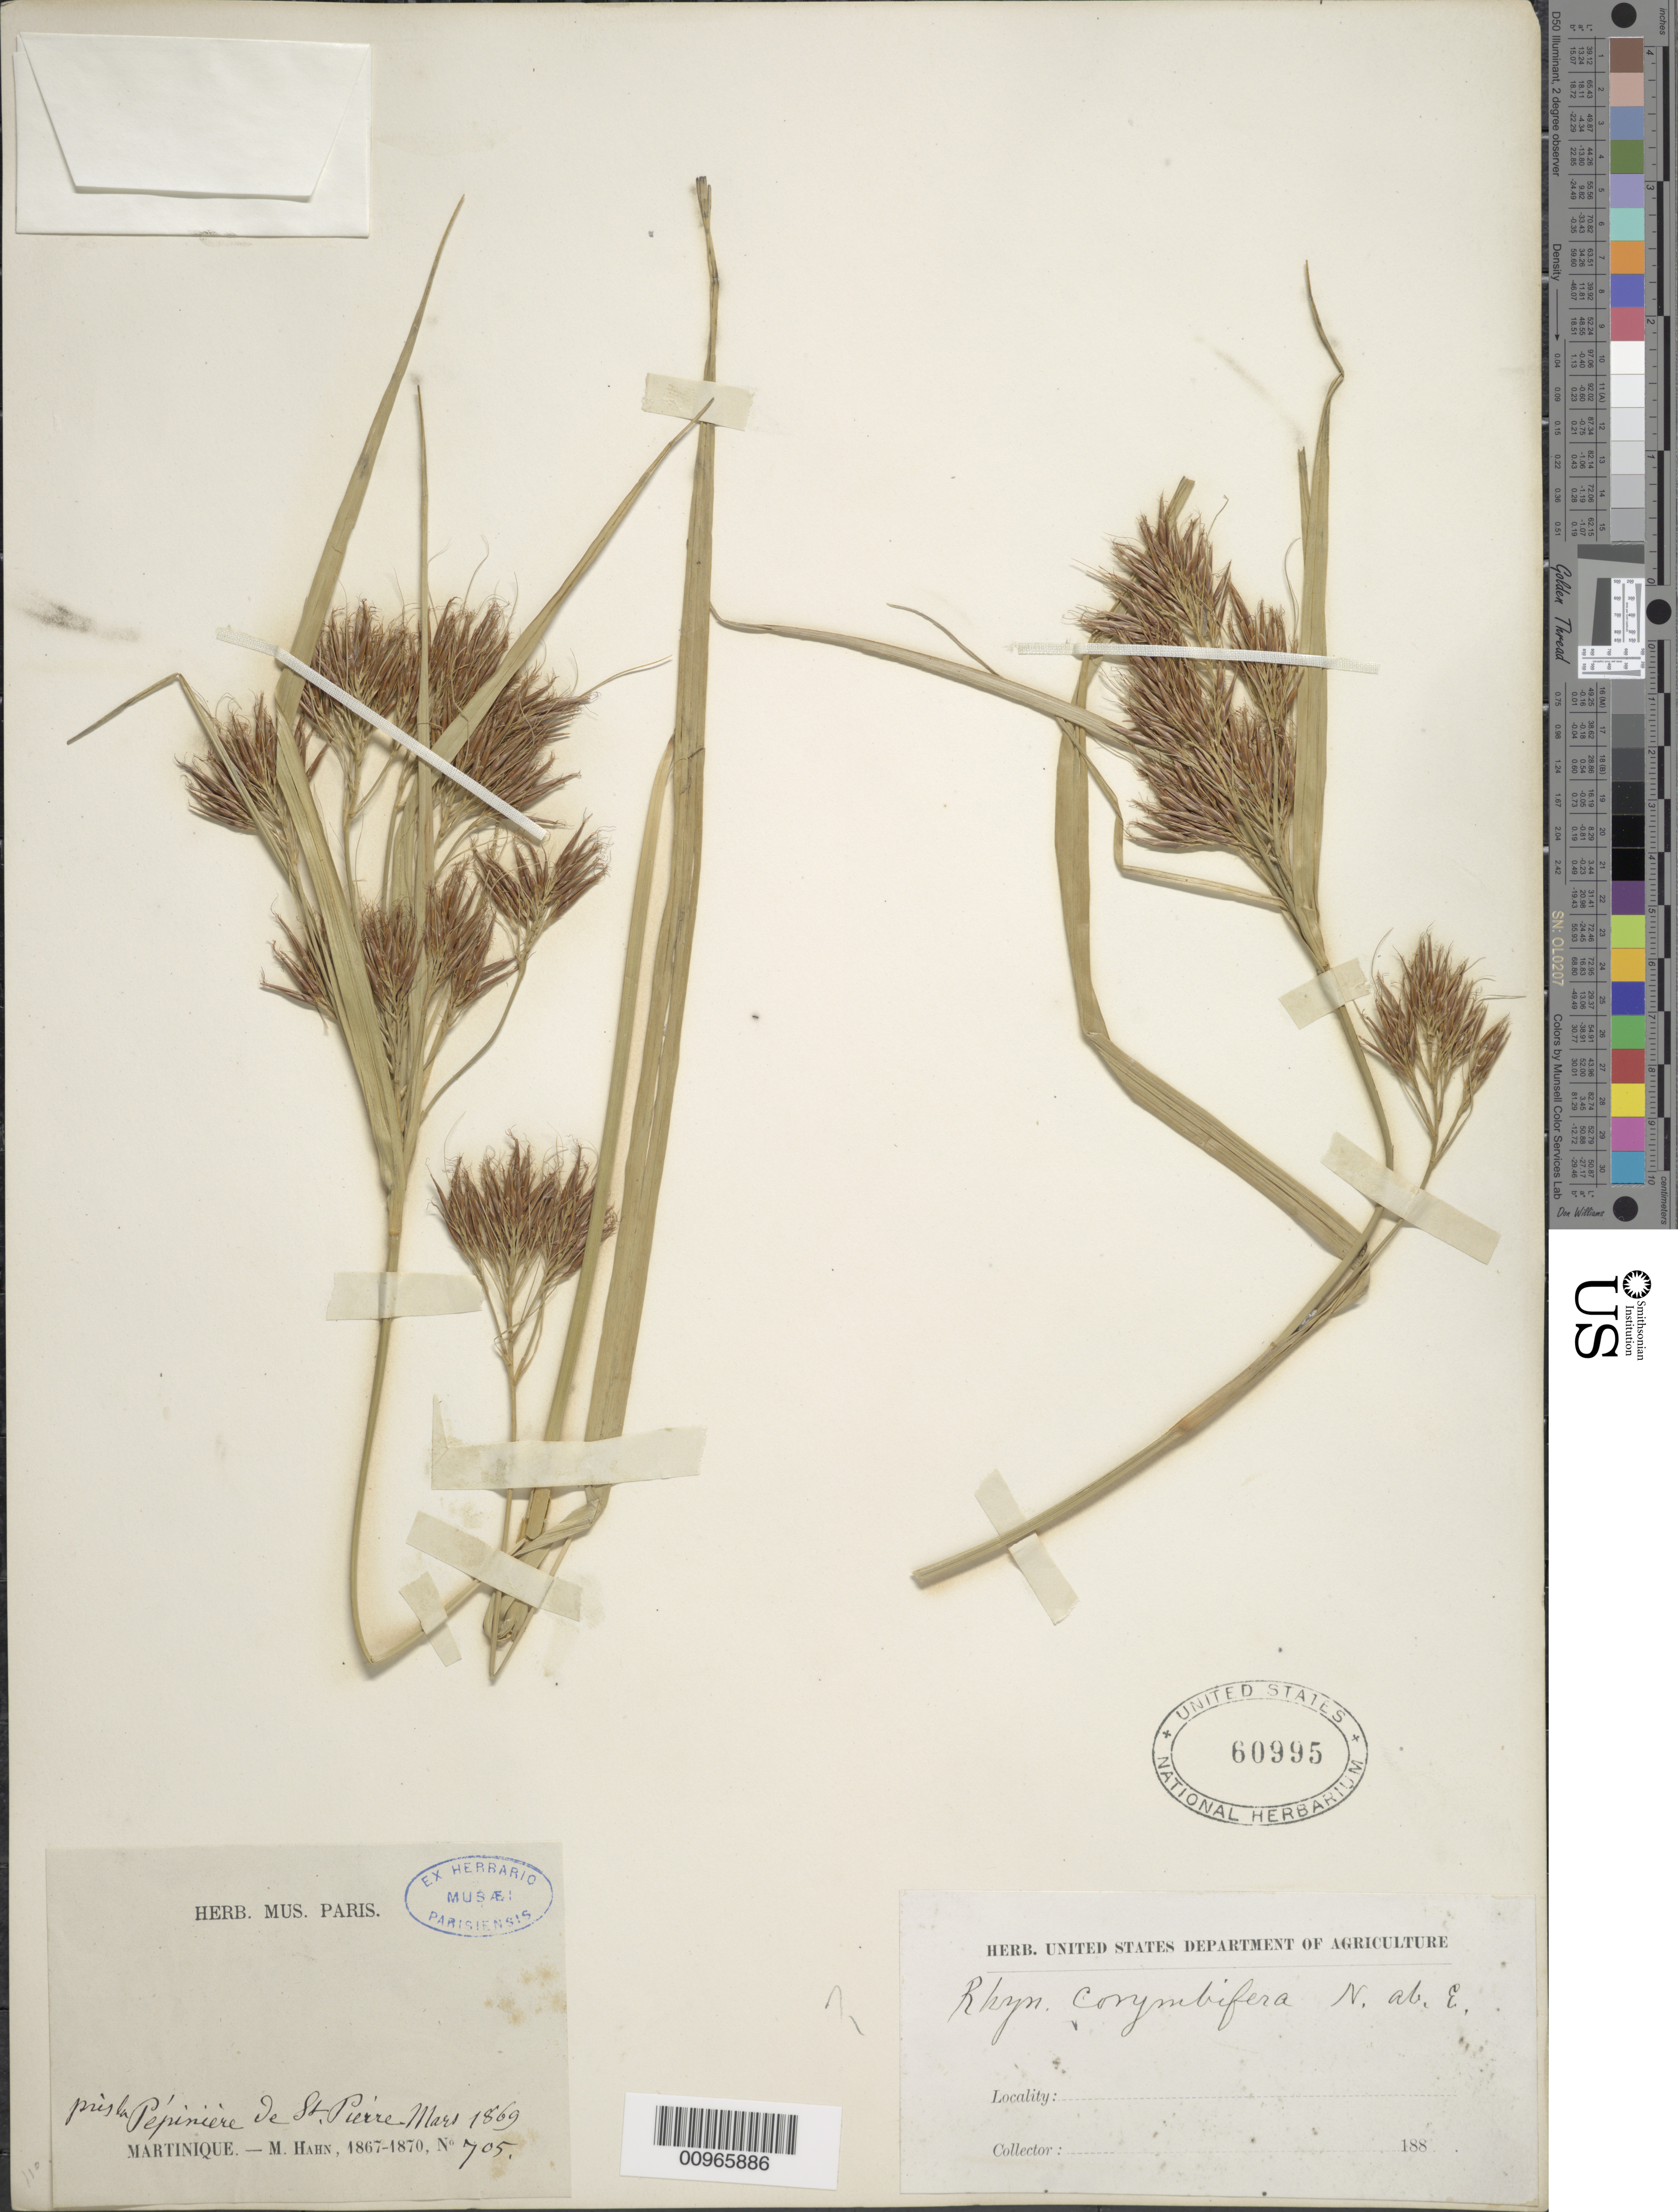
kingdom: Plantae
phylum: Tracheophyta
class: Liliopsida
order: Poales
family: Cyperaceae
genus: Rhynchospora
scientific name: Rhynchospora longiflora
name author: C. Presl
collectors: M. Hahn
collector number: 705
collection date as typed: Mar 1869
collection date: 1869-03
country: Martinique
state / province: Saint-Pierre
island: Martinique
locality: Pépiniere de St. Pierre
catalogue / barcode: US 60995